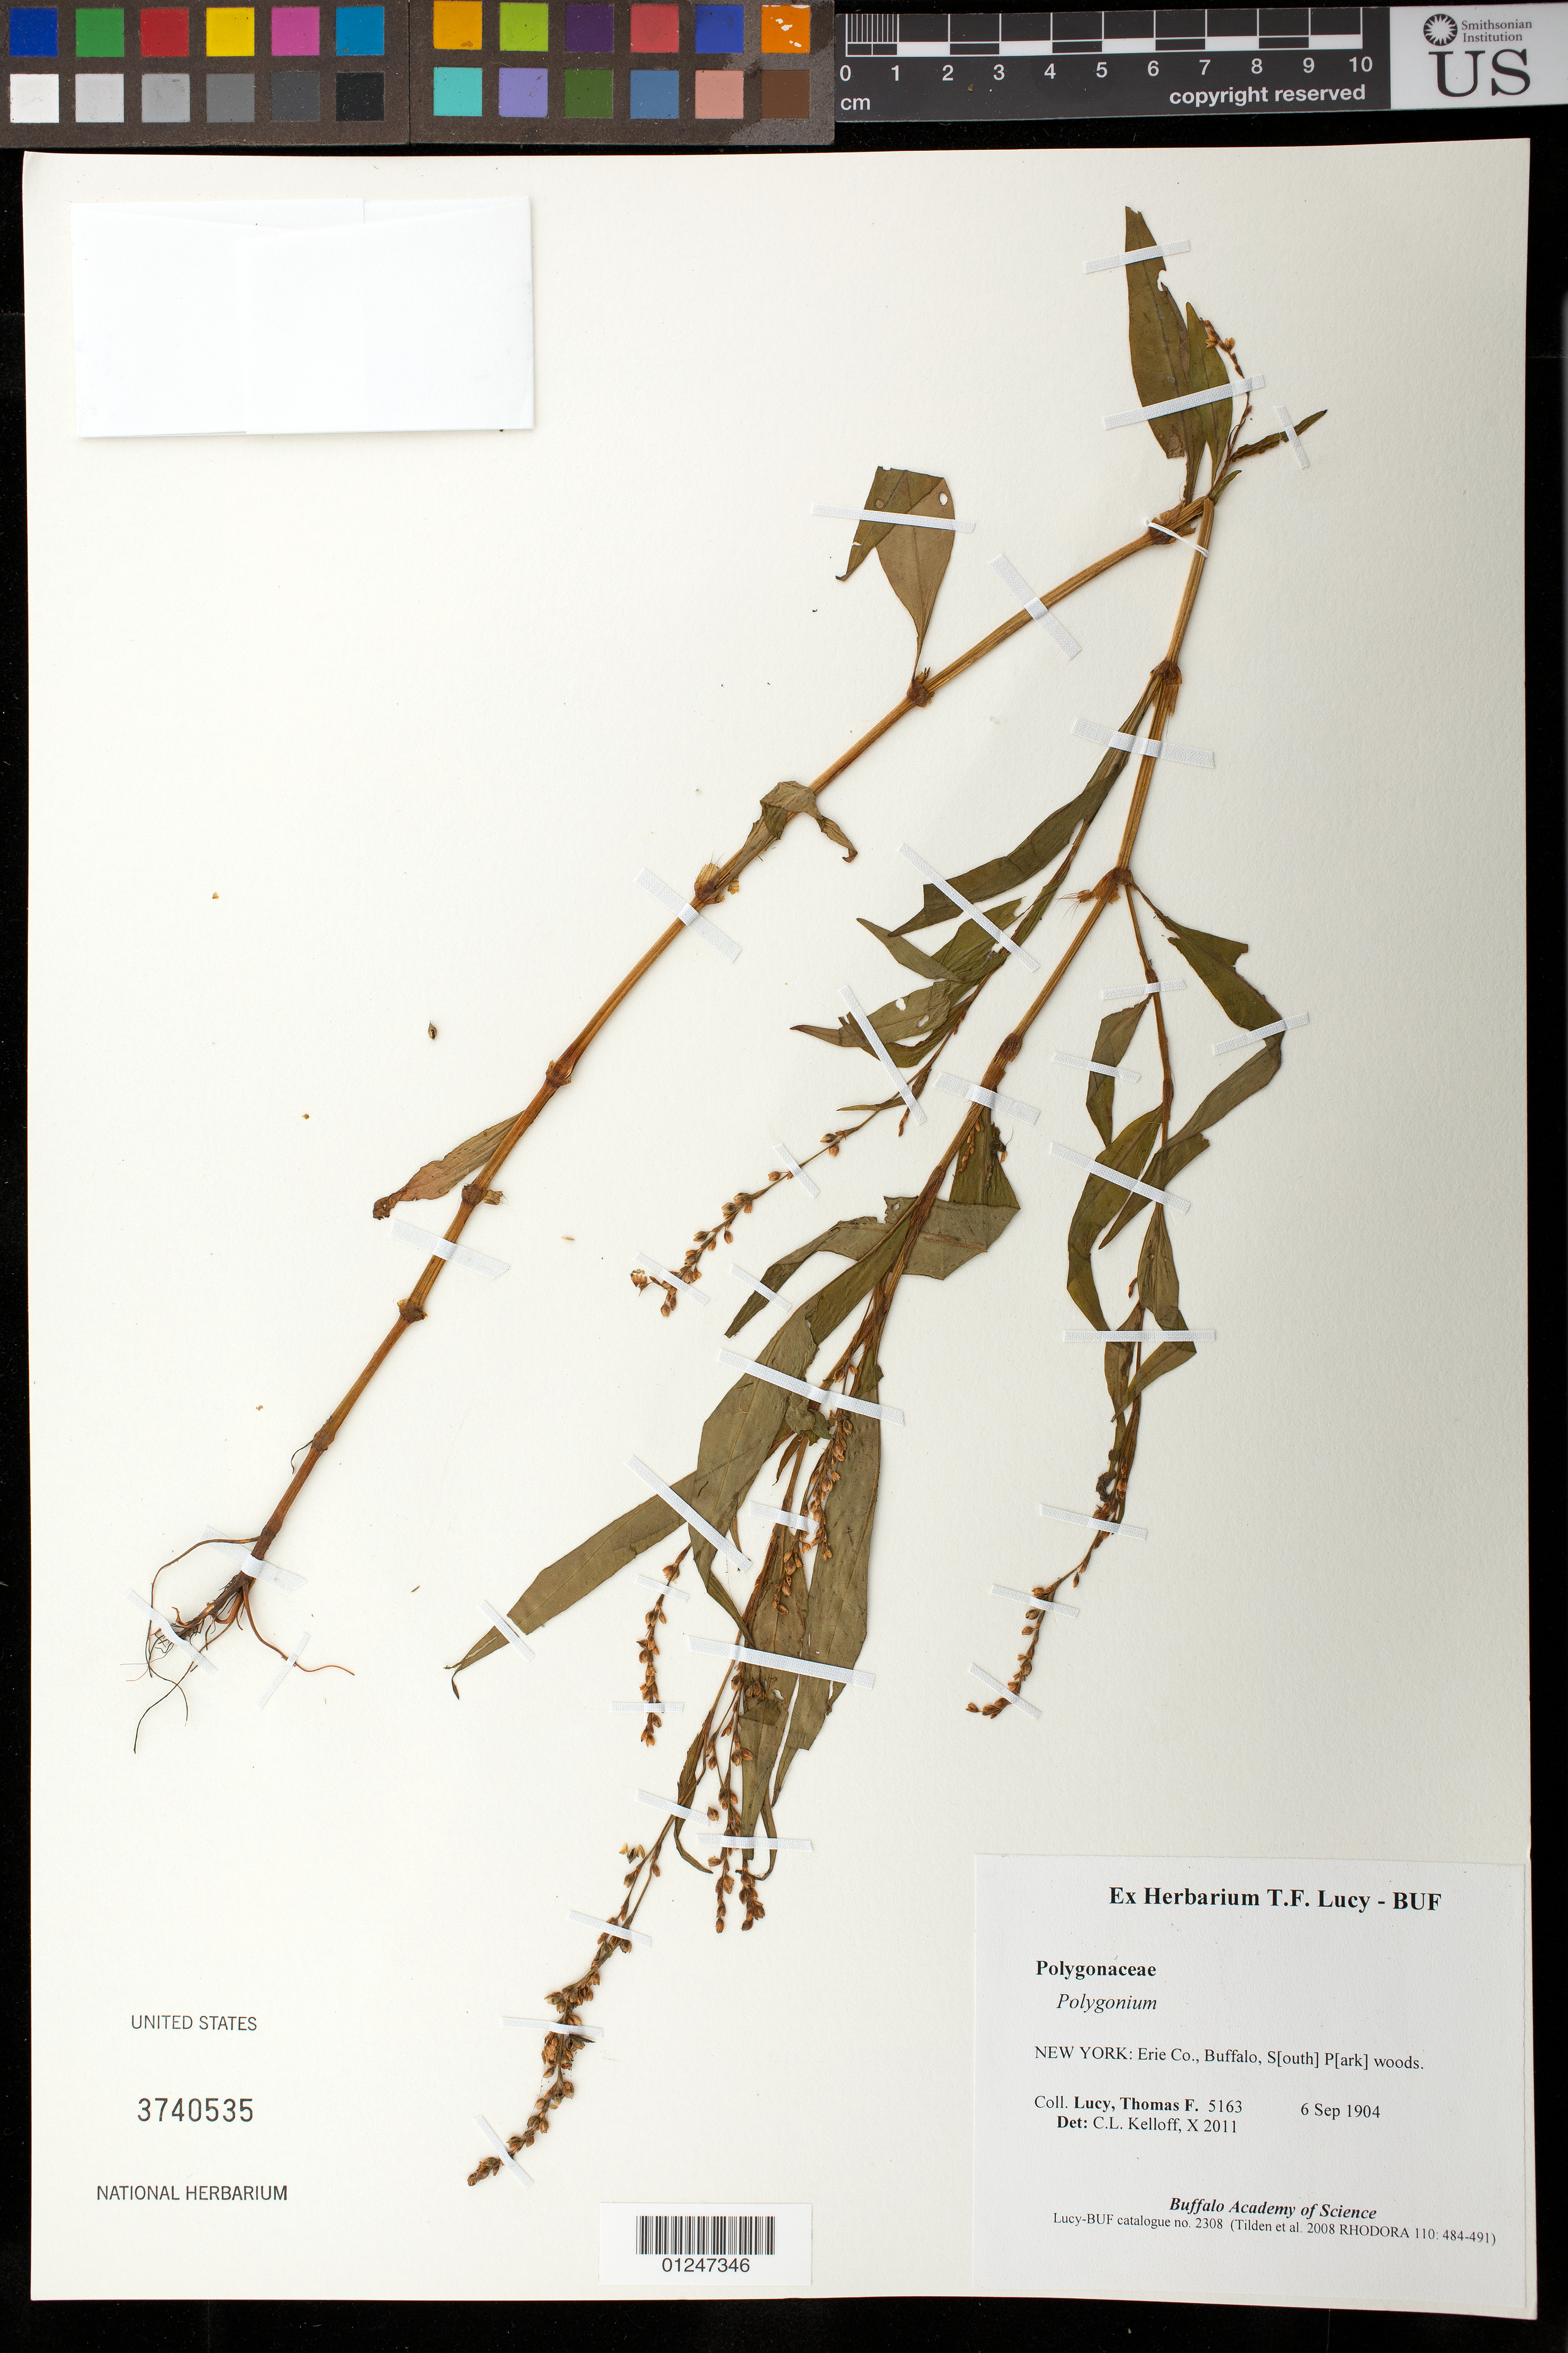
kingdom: Plantae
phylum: Tracheophyta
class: Magnoliopsida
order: Caryophyllales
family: Polygonaceae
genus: Persicaria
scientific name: Persicaria punctata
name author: (Elliott) Small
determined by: Atha, D. E.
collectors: T. Lucy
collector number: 5163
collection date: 1904-09-06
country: United States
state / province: New York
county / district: Erie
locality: Buffalo, South Park woods.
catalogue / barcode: US 3740535